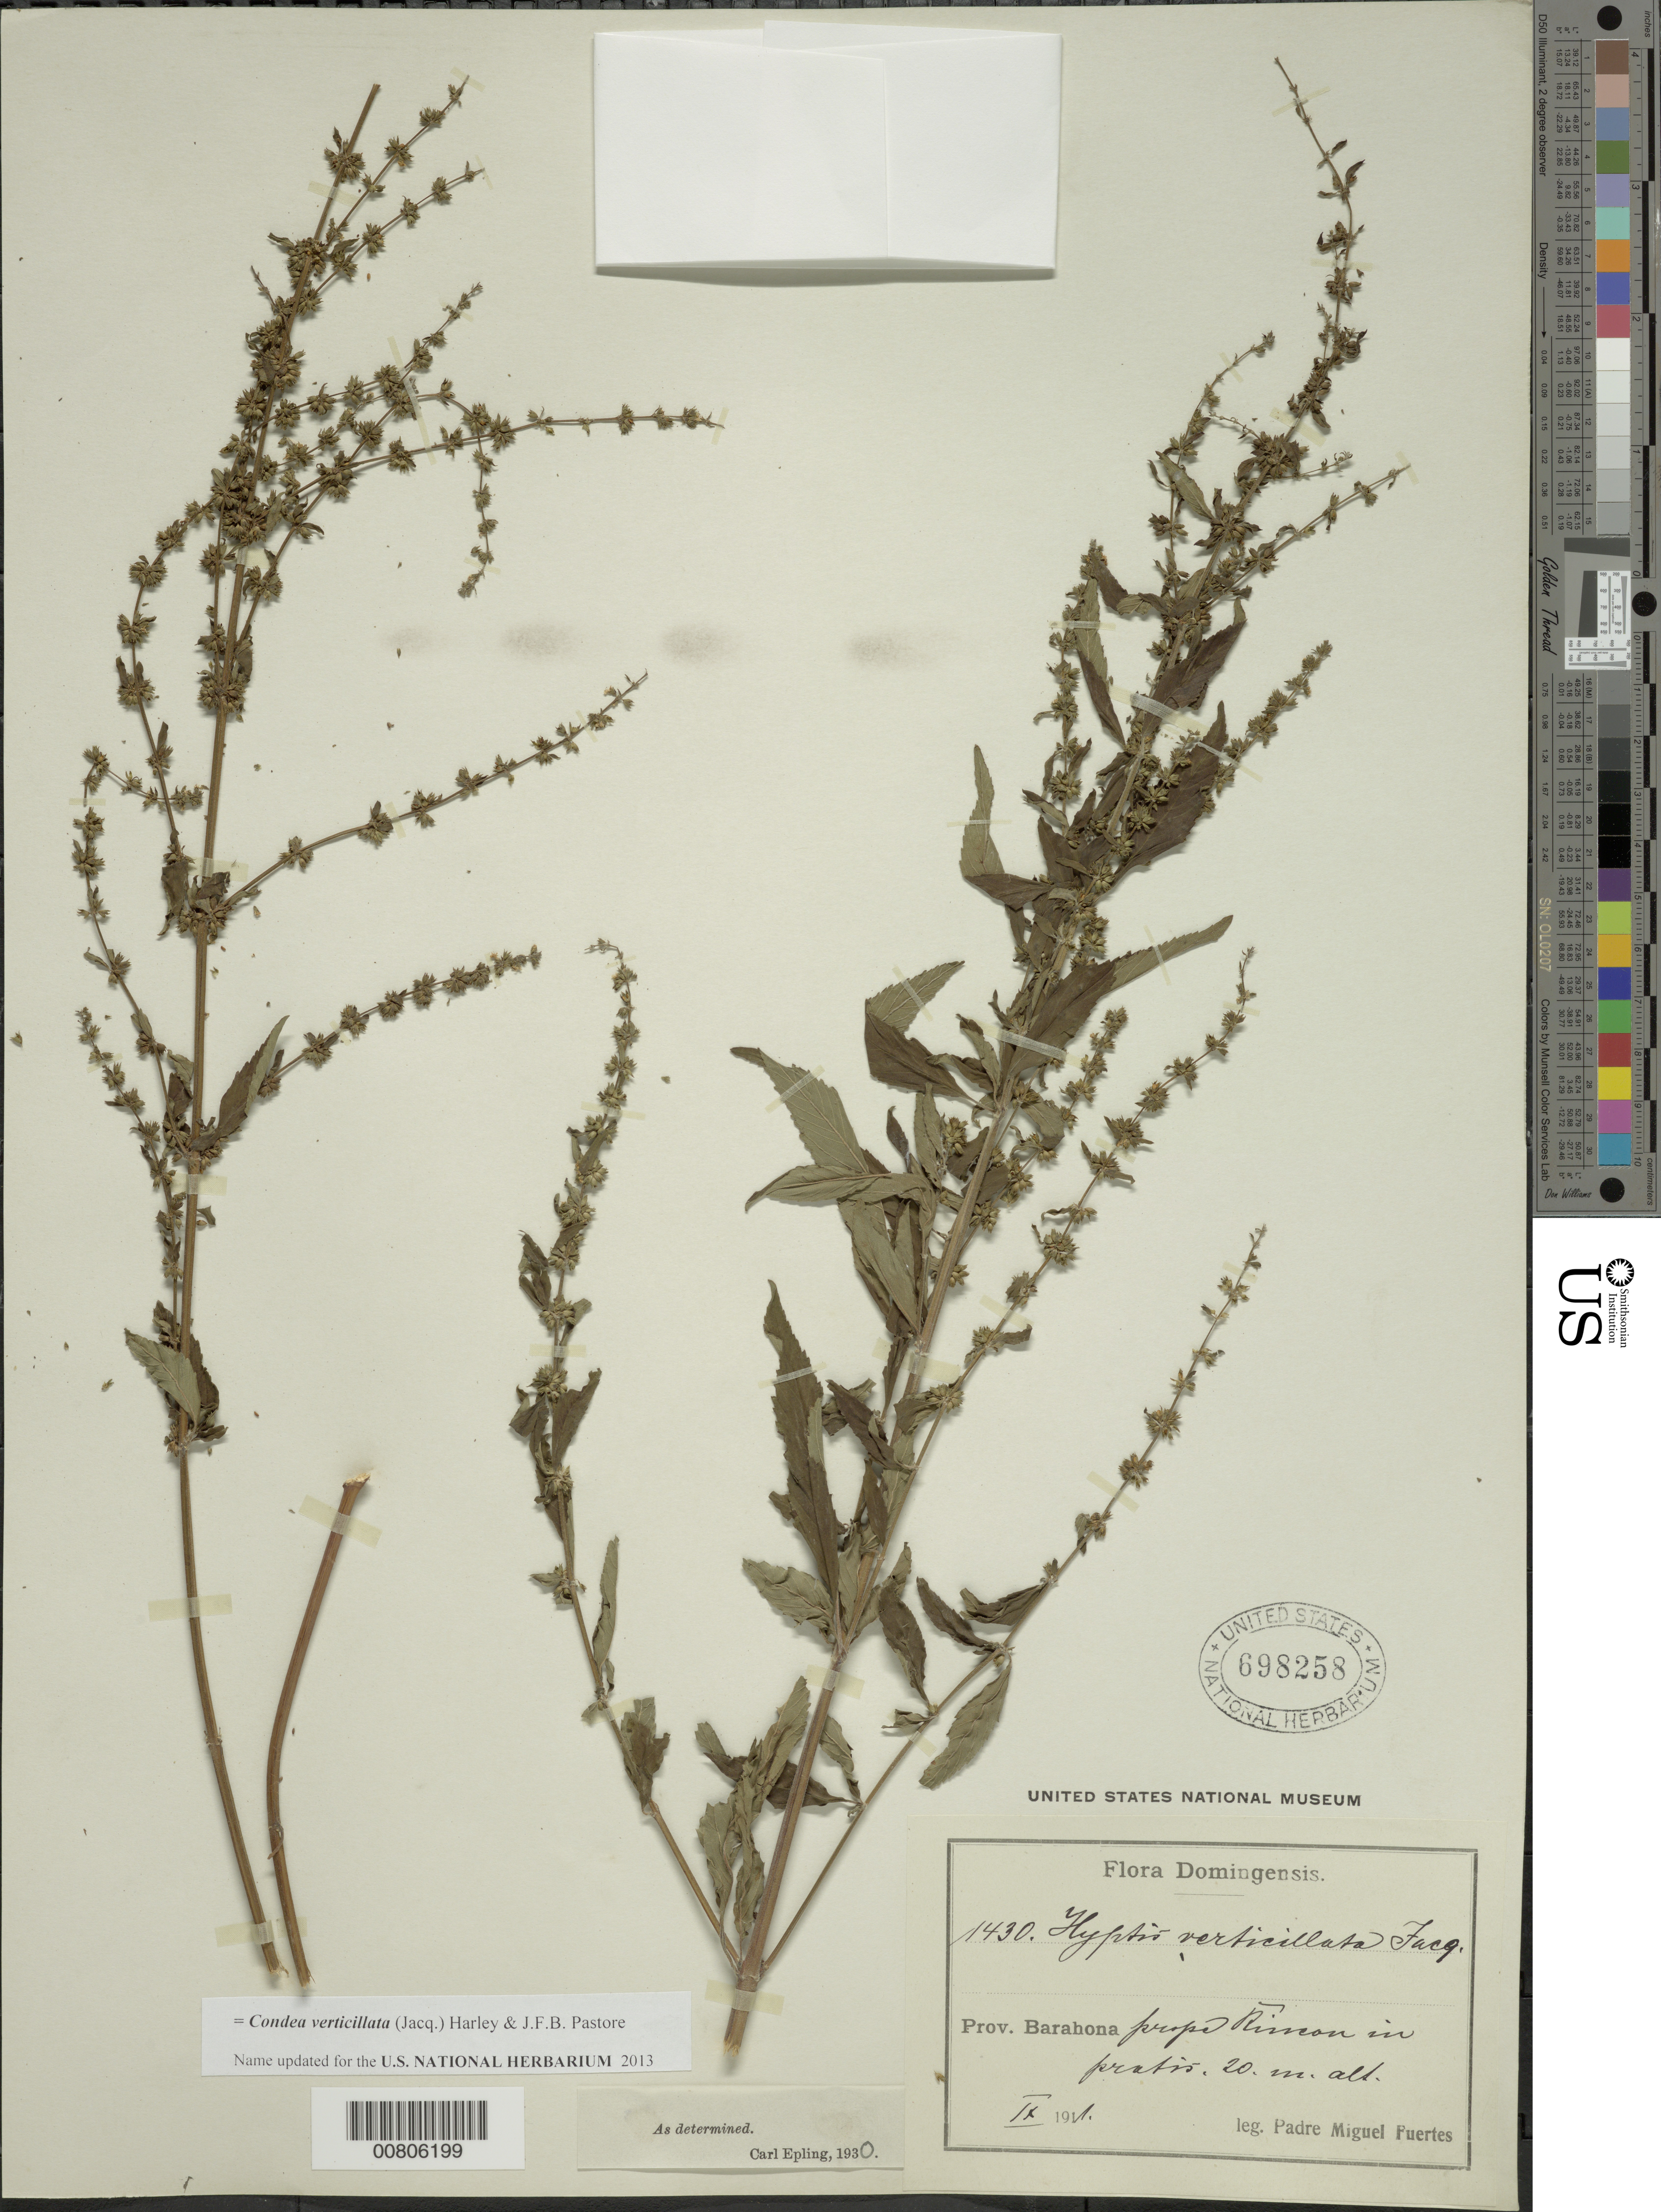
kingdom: Plantae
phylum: Tracheophyta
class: Magnoliopsida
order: Lamiales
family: Lamiaceae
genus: Condea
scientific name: Condea verticillata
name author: (Jacq.) Harley & J.F.B. Pastore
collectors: M. D. Fuertes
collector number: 1430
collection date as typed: Sep 1911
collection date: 1911-09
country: Dominican Republic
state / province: Barahona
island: Hispaniola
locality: Rincón.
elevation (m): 20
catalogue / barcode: US 698258